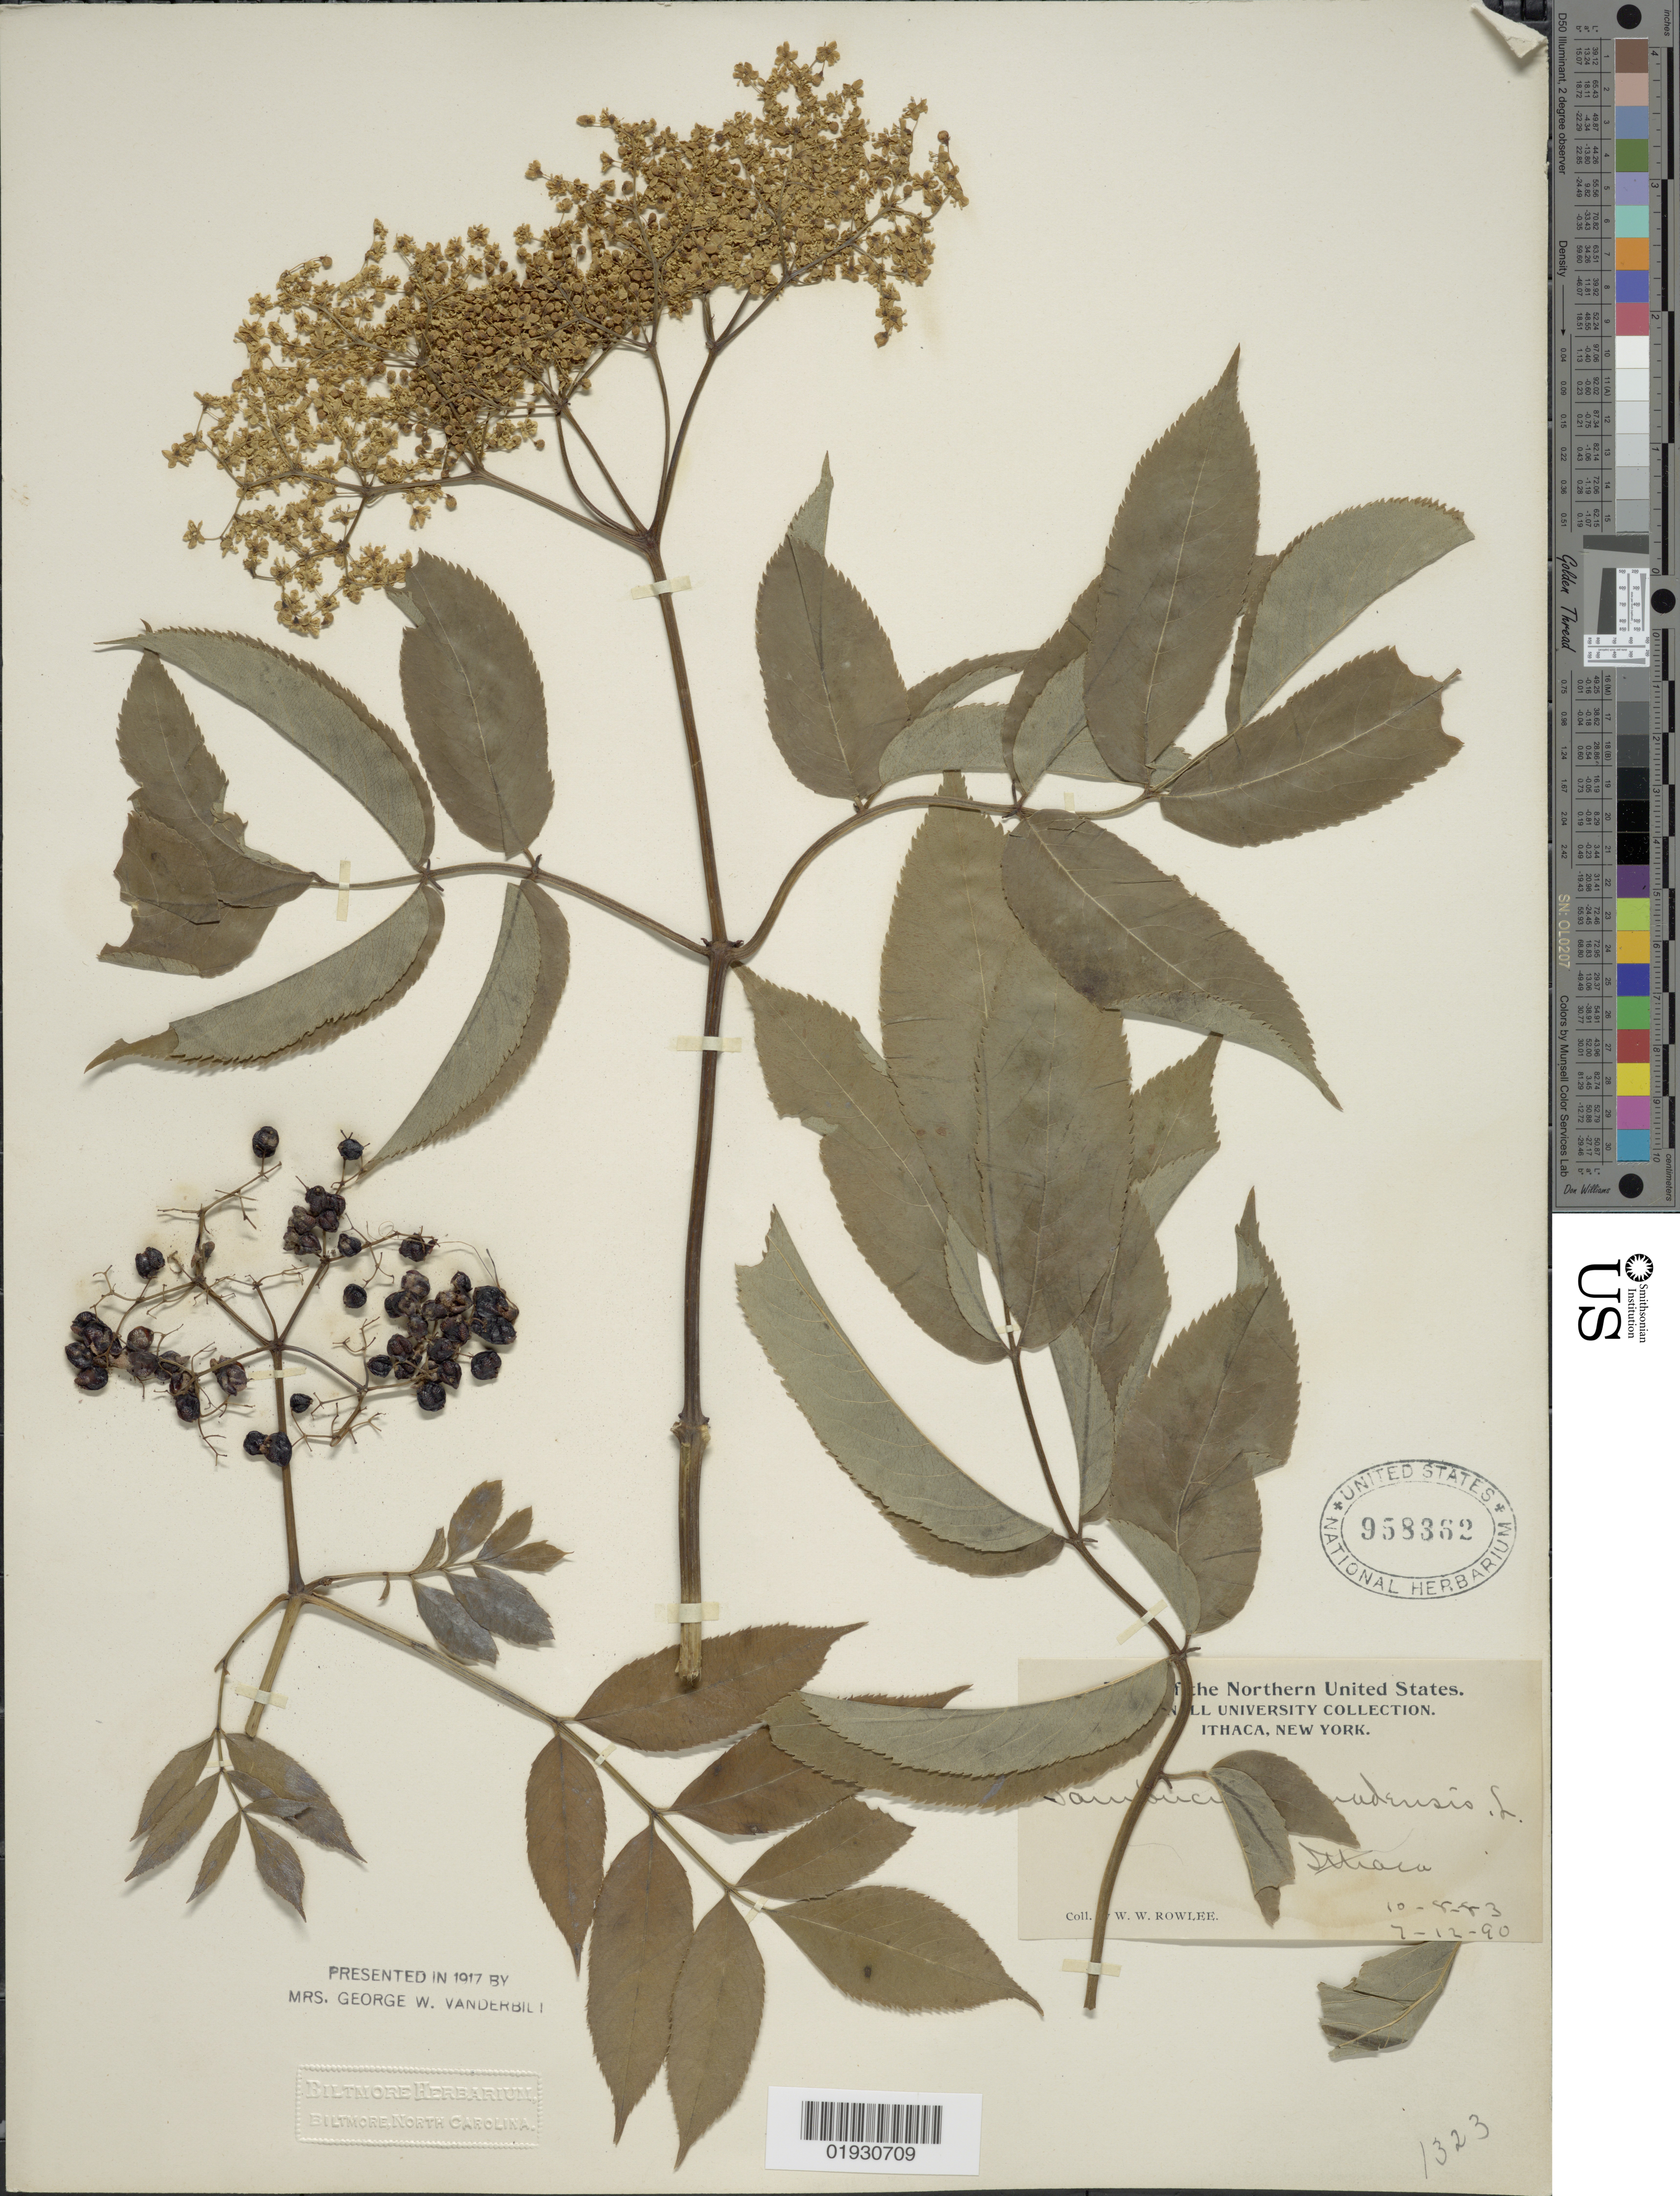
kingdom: Plantae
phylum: Tracheophyta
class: Magnoliopsida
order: Dipsacales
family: Viburnaceae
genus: Sambucus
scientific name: Sambucus canadensis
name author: L.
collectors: W. W. Rowlee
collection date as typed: Transcribed d/m/y: 10/8/83 to 7/12/90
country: United States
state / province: New York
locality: Ithaca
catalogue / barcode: US 958362